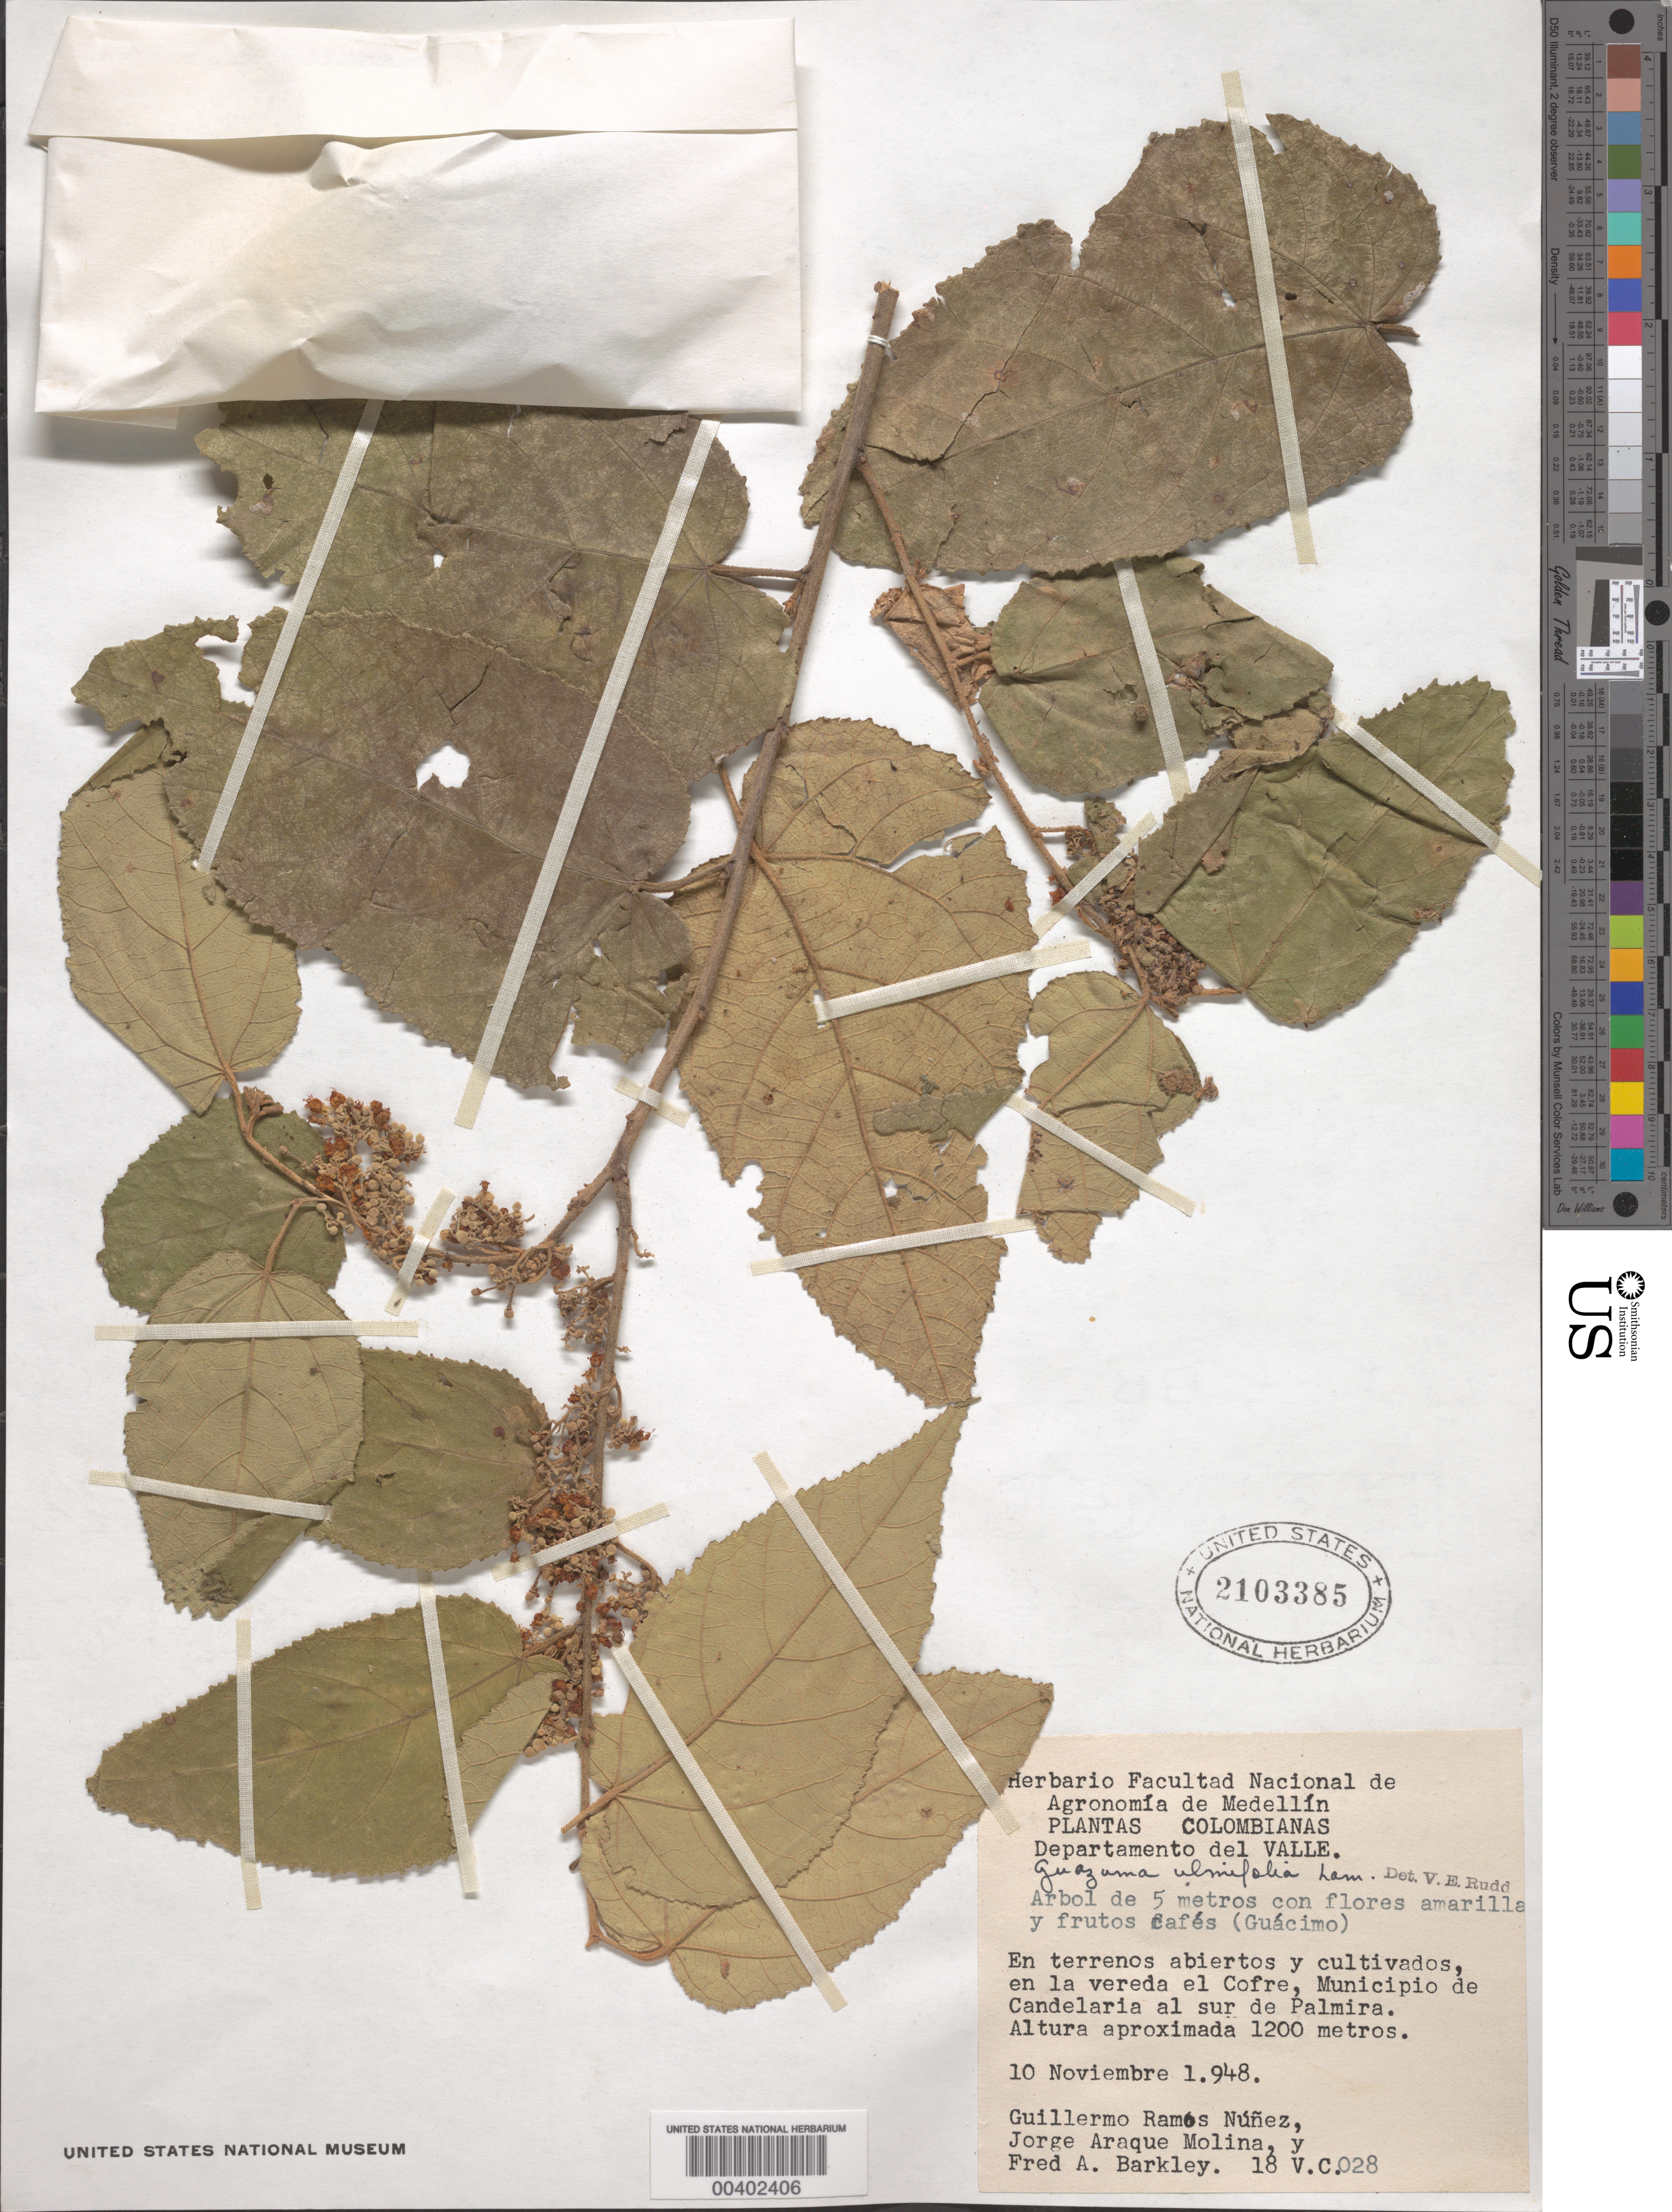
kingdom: Plantae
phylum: Tracheophyta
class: Magnoliopsida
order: Malvales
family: Malvaceae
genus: Guazuma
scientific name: Guazuma ulmifolia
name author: Lam.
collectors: G. Nuñez, J. Araque Molina & F. A. Barkley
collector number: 18 V.C.018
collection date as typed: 10 Nov 1948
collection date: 1948-11-10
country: Colombia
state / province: Valle del Cauca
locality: Municipio de Candelaria al sur de Palmira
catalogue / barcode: US 2103385